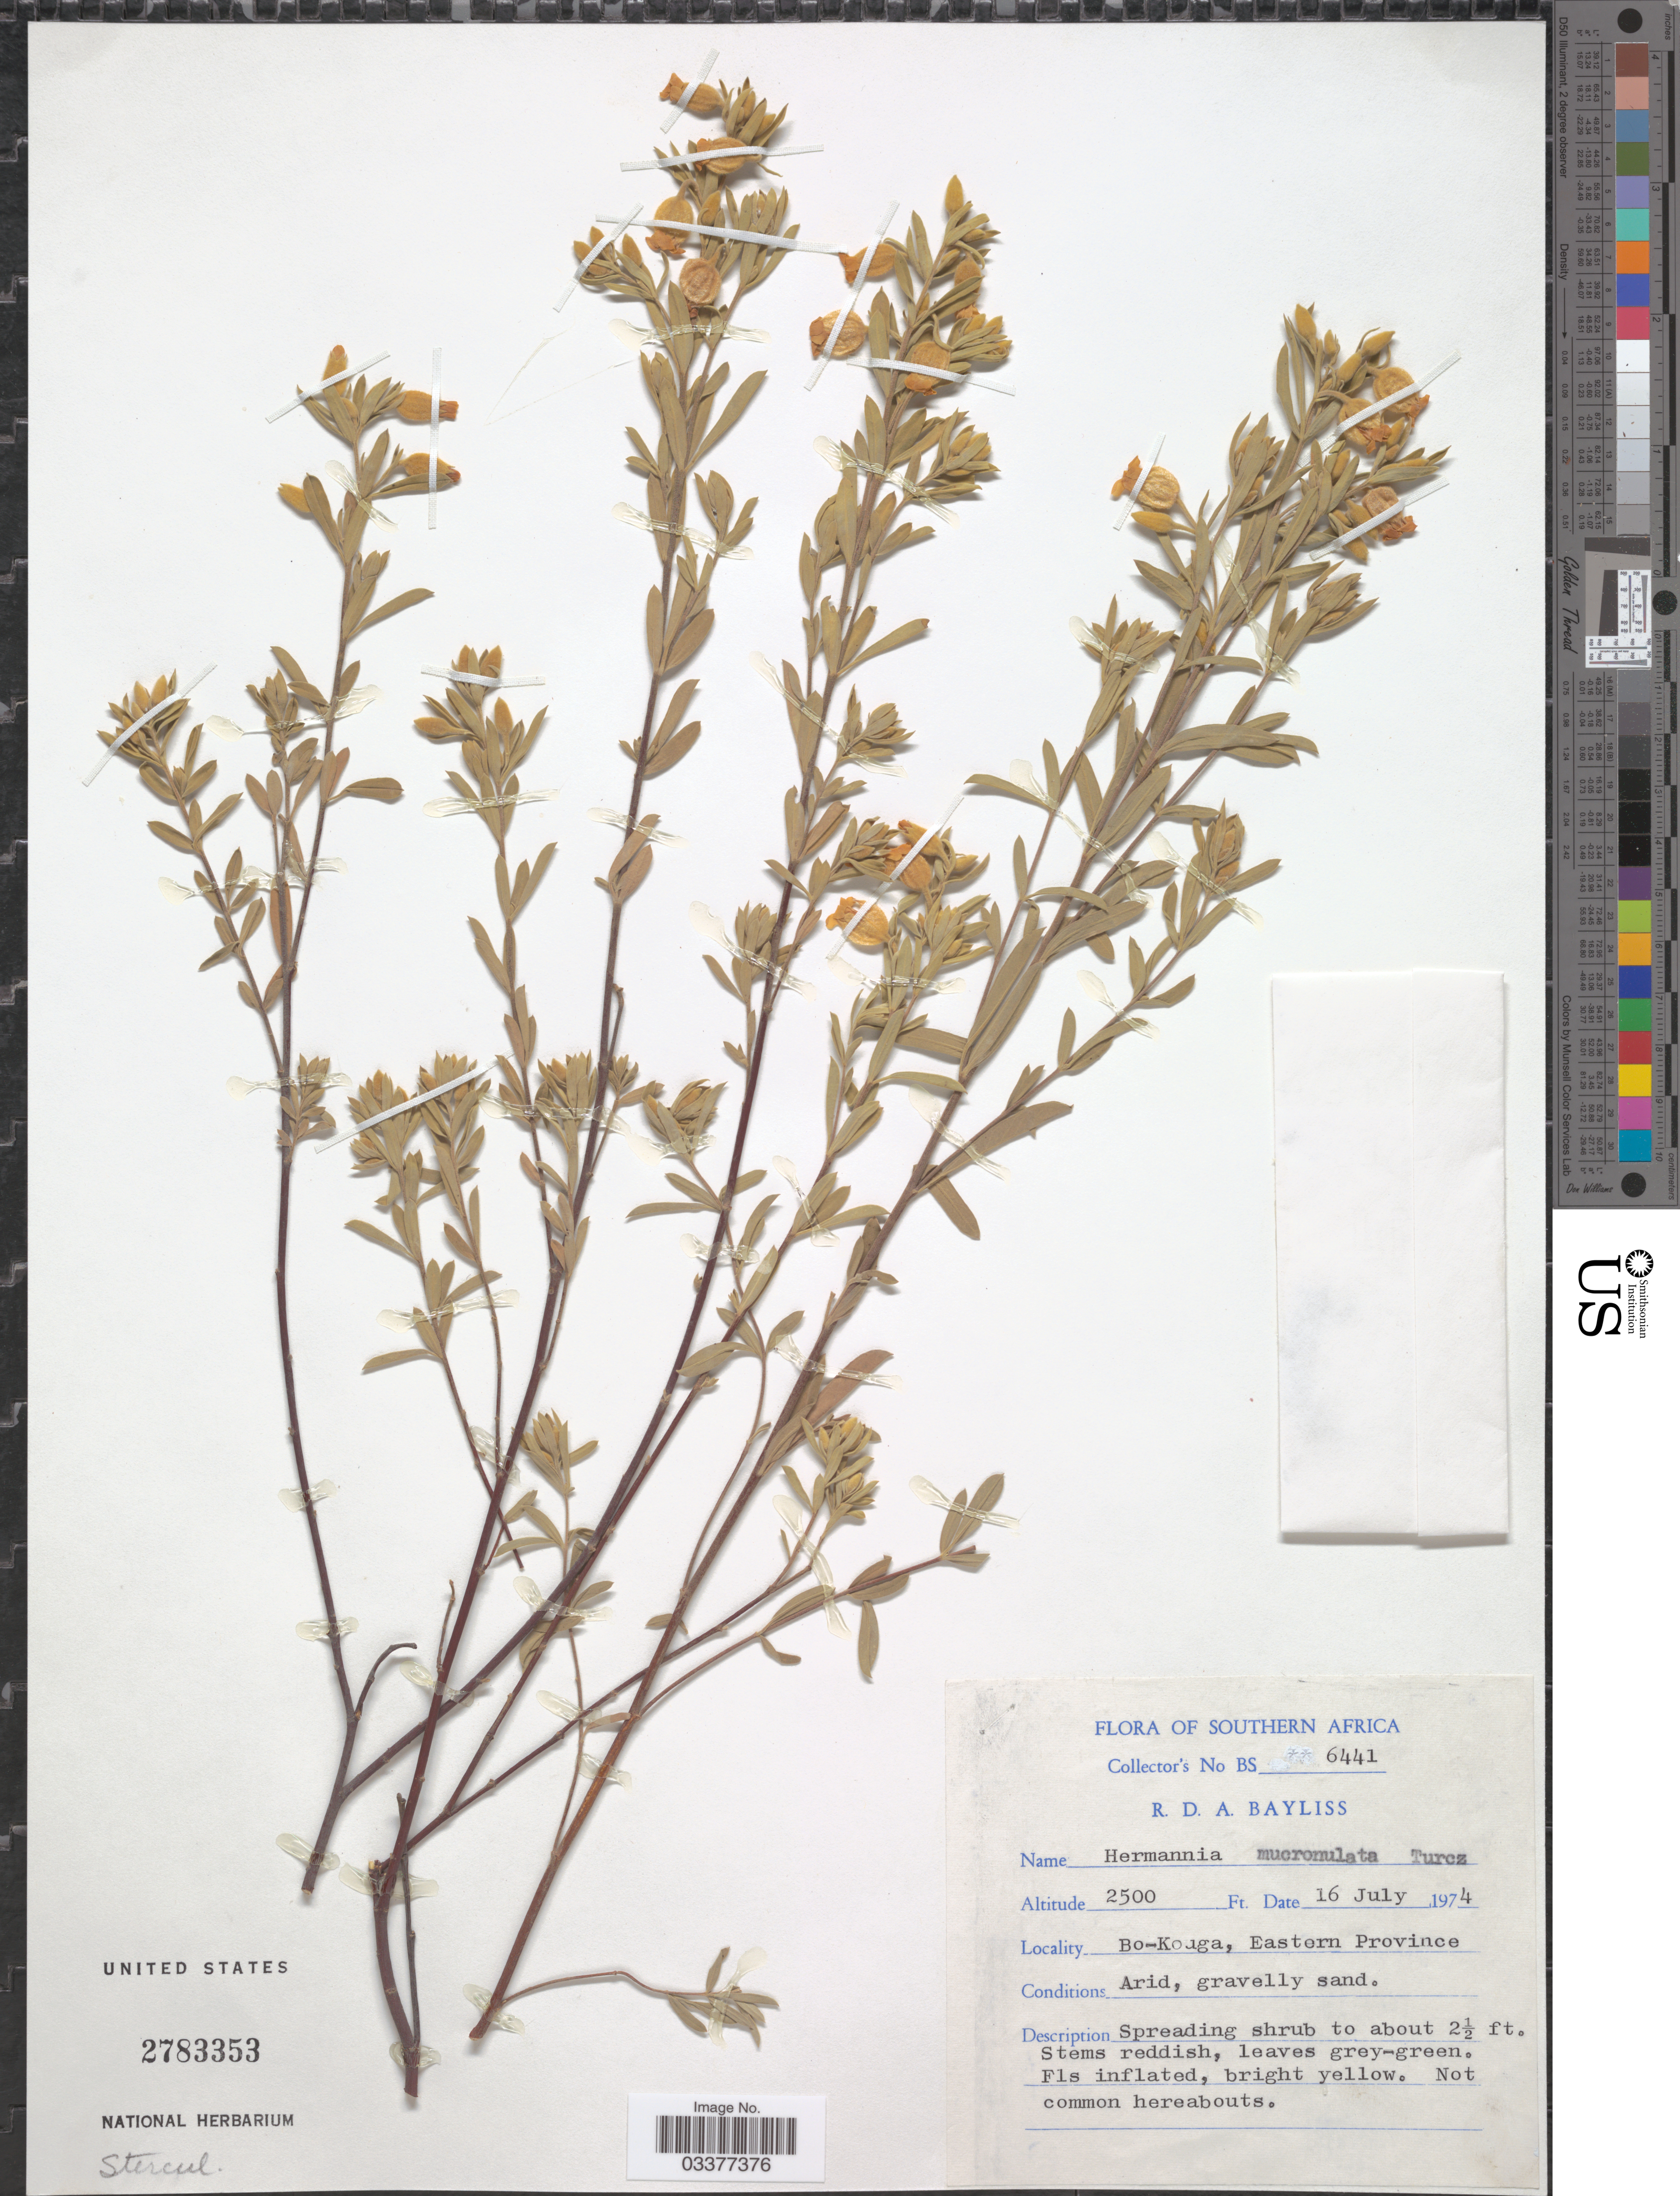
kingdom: Plantae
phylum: Tracheophyta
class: Magnoliopsida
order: Malvales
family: Malvaceae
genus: Hermannia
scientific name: Hermannia mucronulata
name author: Turcz.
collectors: R. Bayliss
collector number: BS6441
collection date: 1974-07-16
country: South Africa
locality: Southern Africa. Bo-Kouga, Eastern Province.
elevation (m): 762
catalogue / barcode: US 2783353